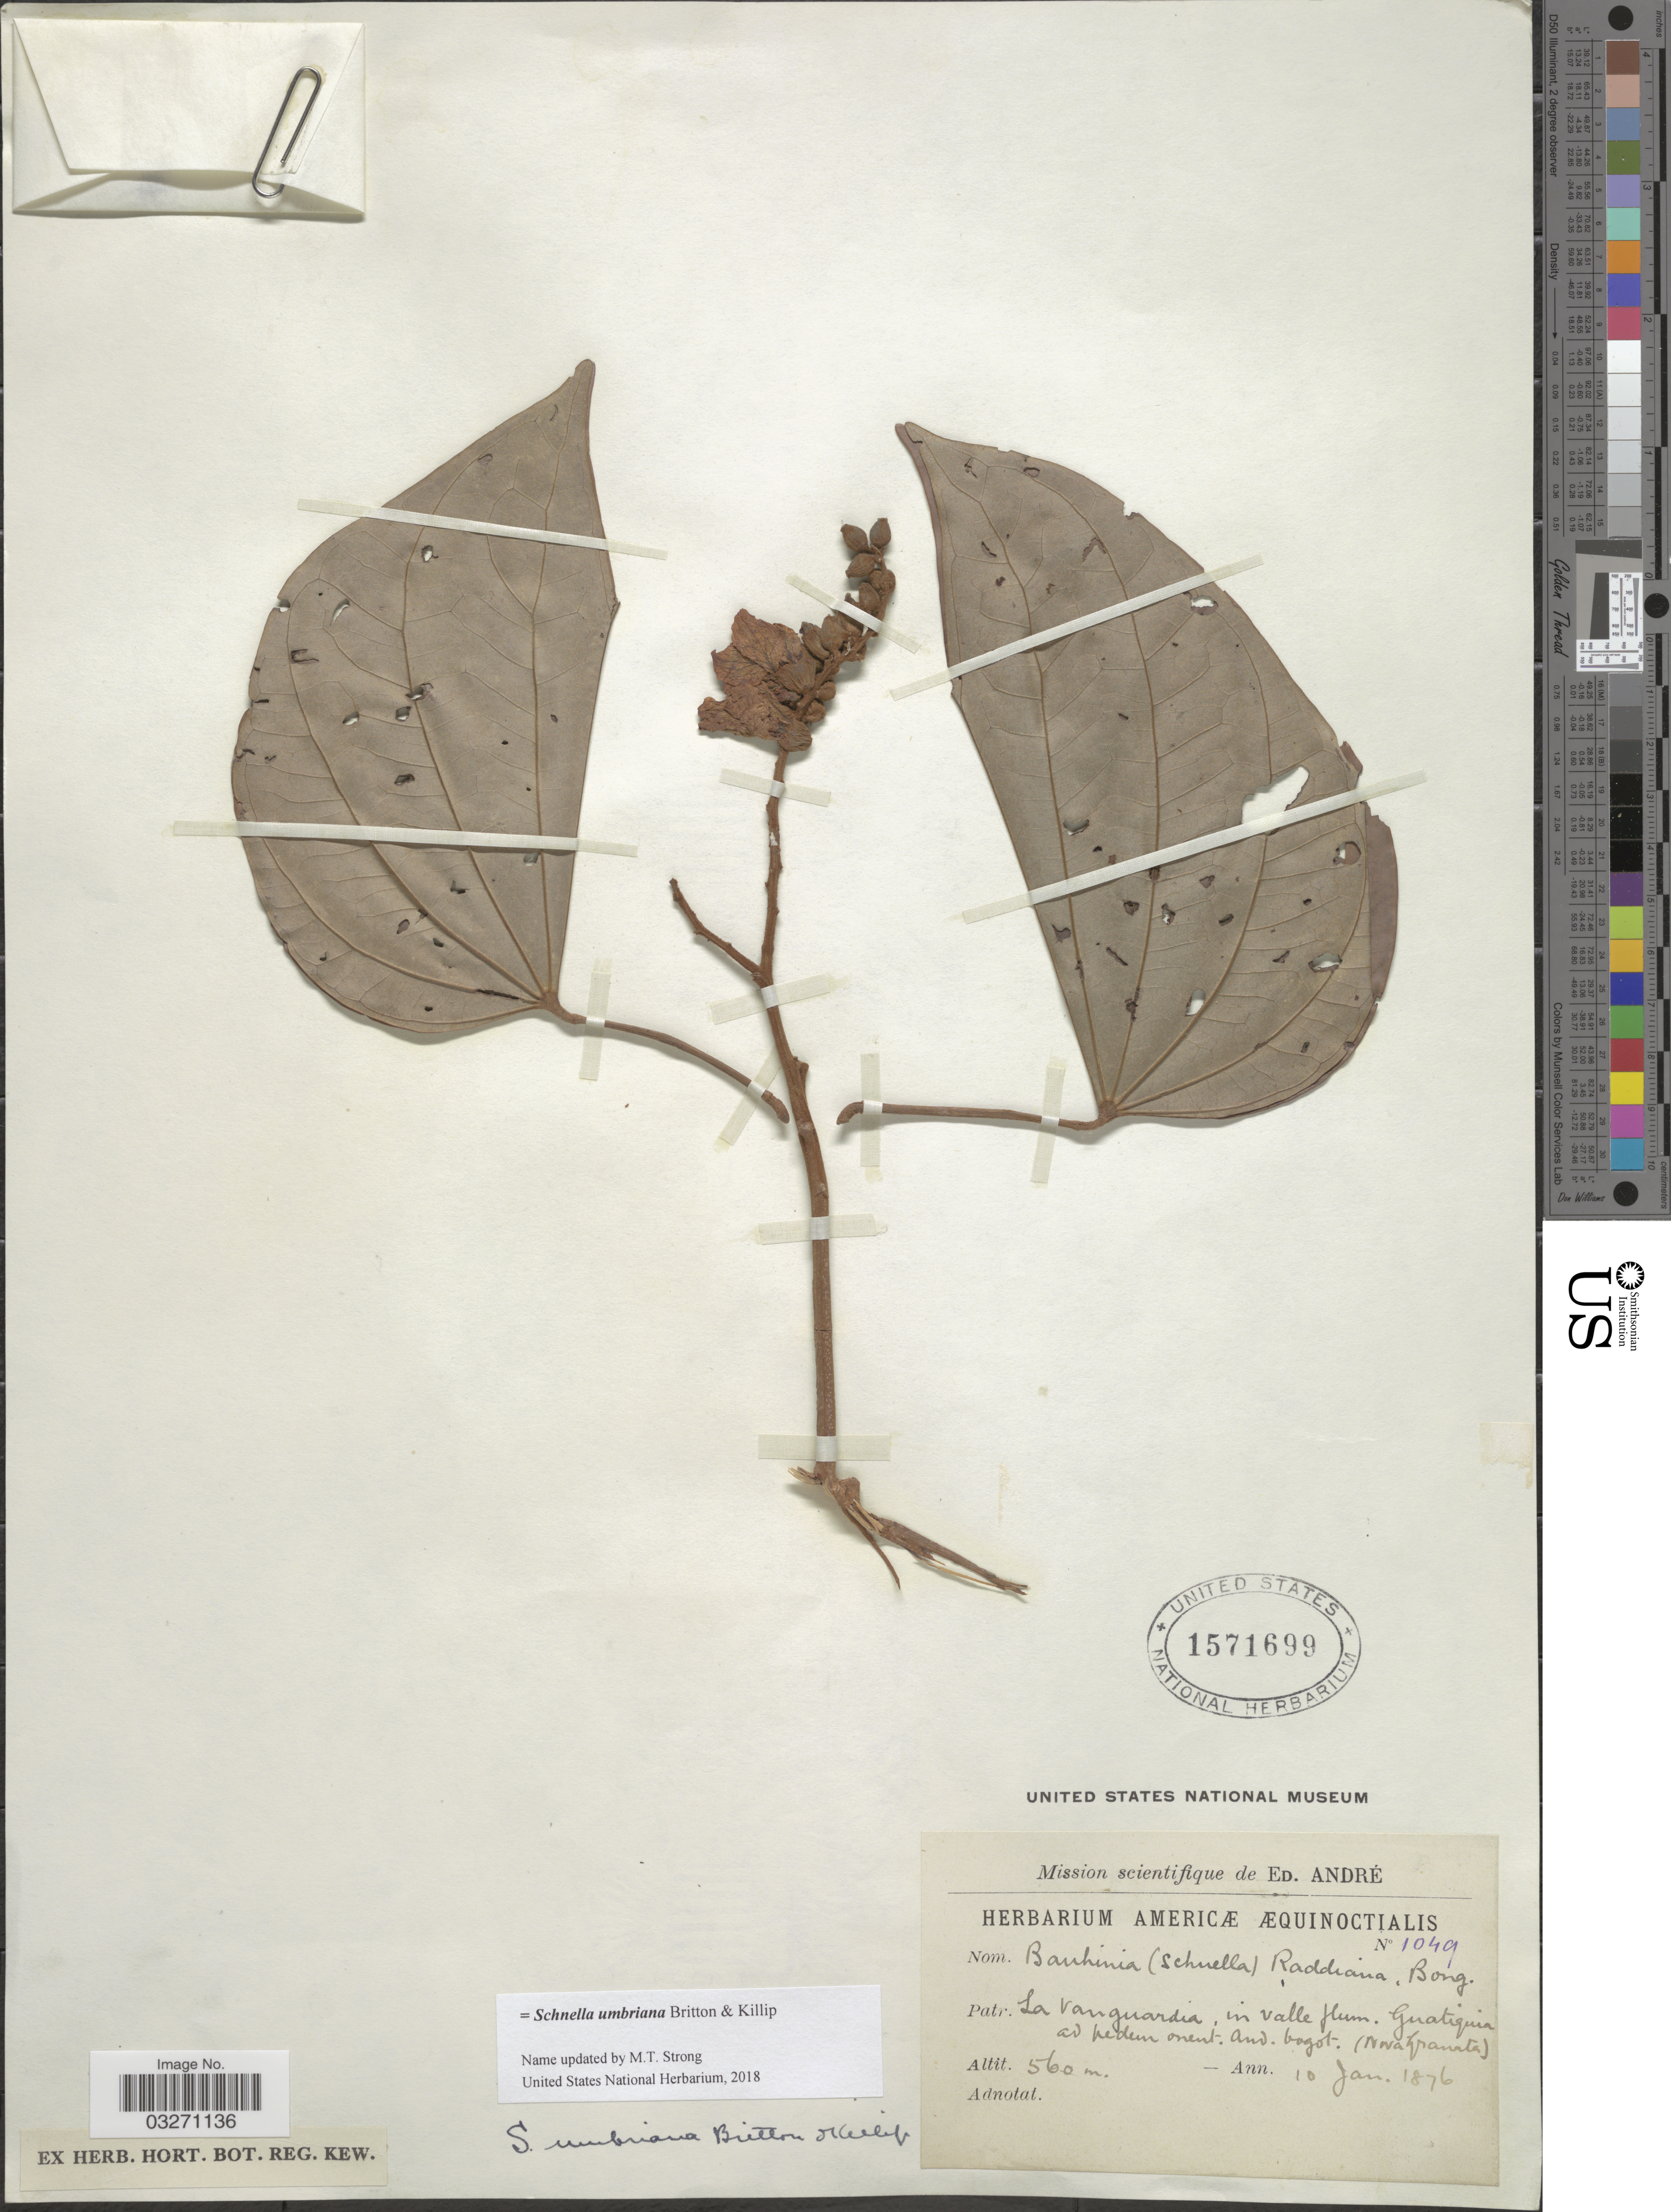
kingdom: Plantae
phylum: Tracheophyta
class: Magnoliopsida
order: Fabales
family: Fabaceae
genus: Schnella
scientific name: Schnella umbriana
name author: Britton & Killip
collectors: É. F. André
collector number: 1049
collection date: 1876-01-10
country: Colombia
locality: Patr. La Vanguardia, in valle flum. Guatiquia ad pedem orient. And. bogot. (Nova Granata).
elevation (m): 560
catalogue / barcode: US 1571699